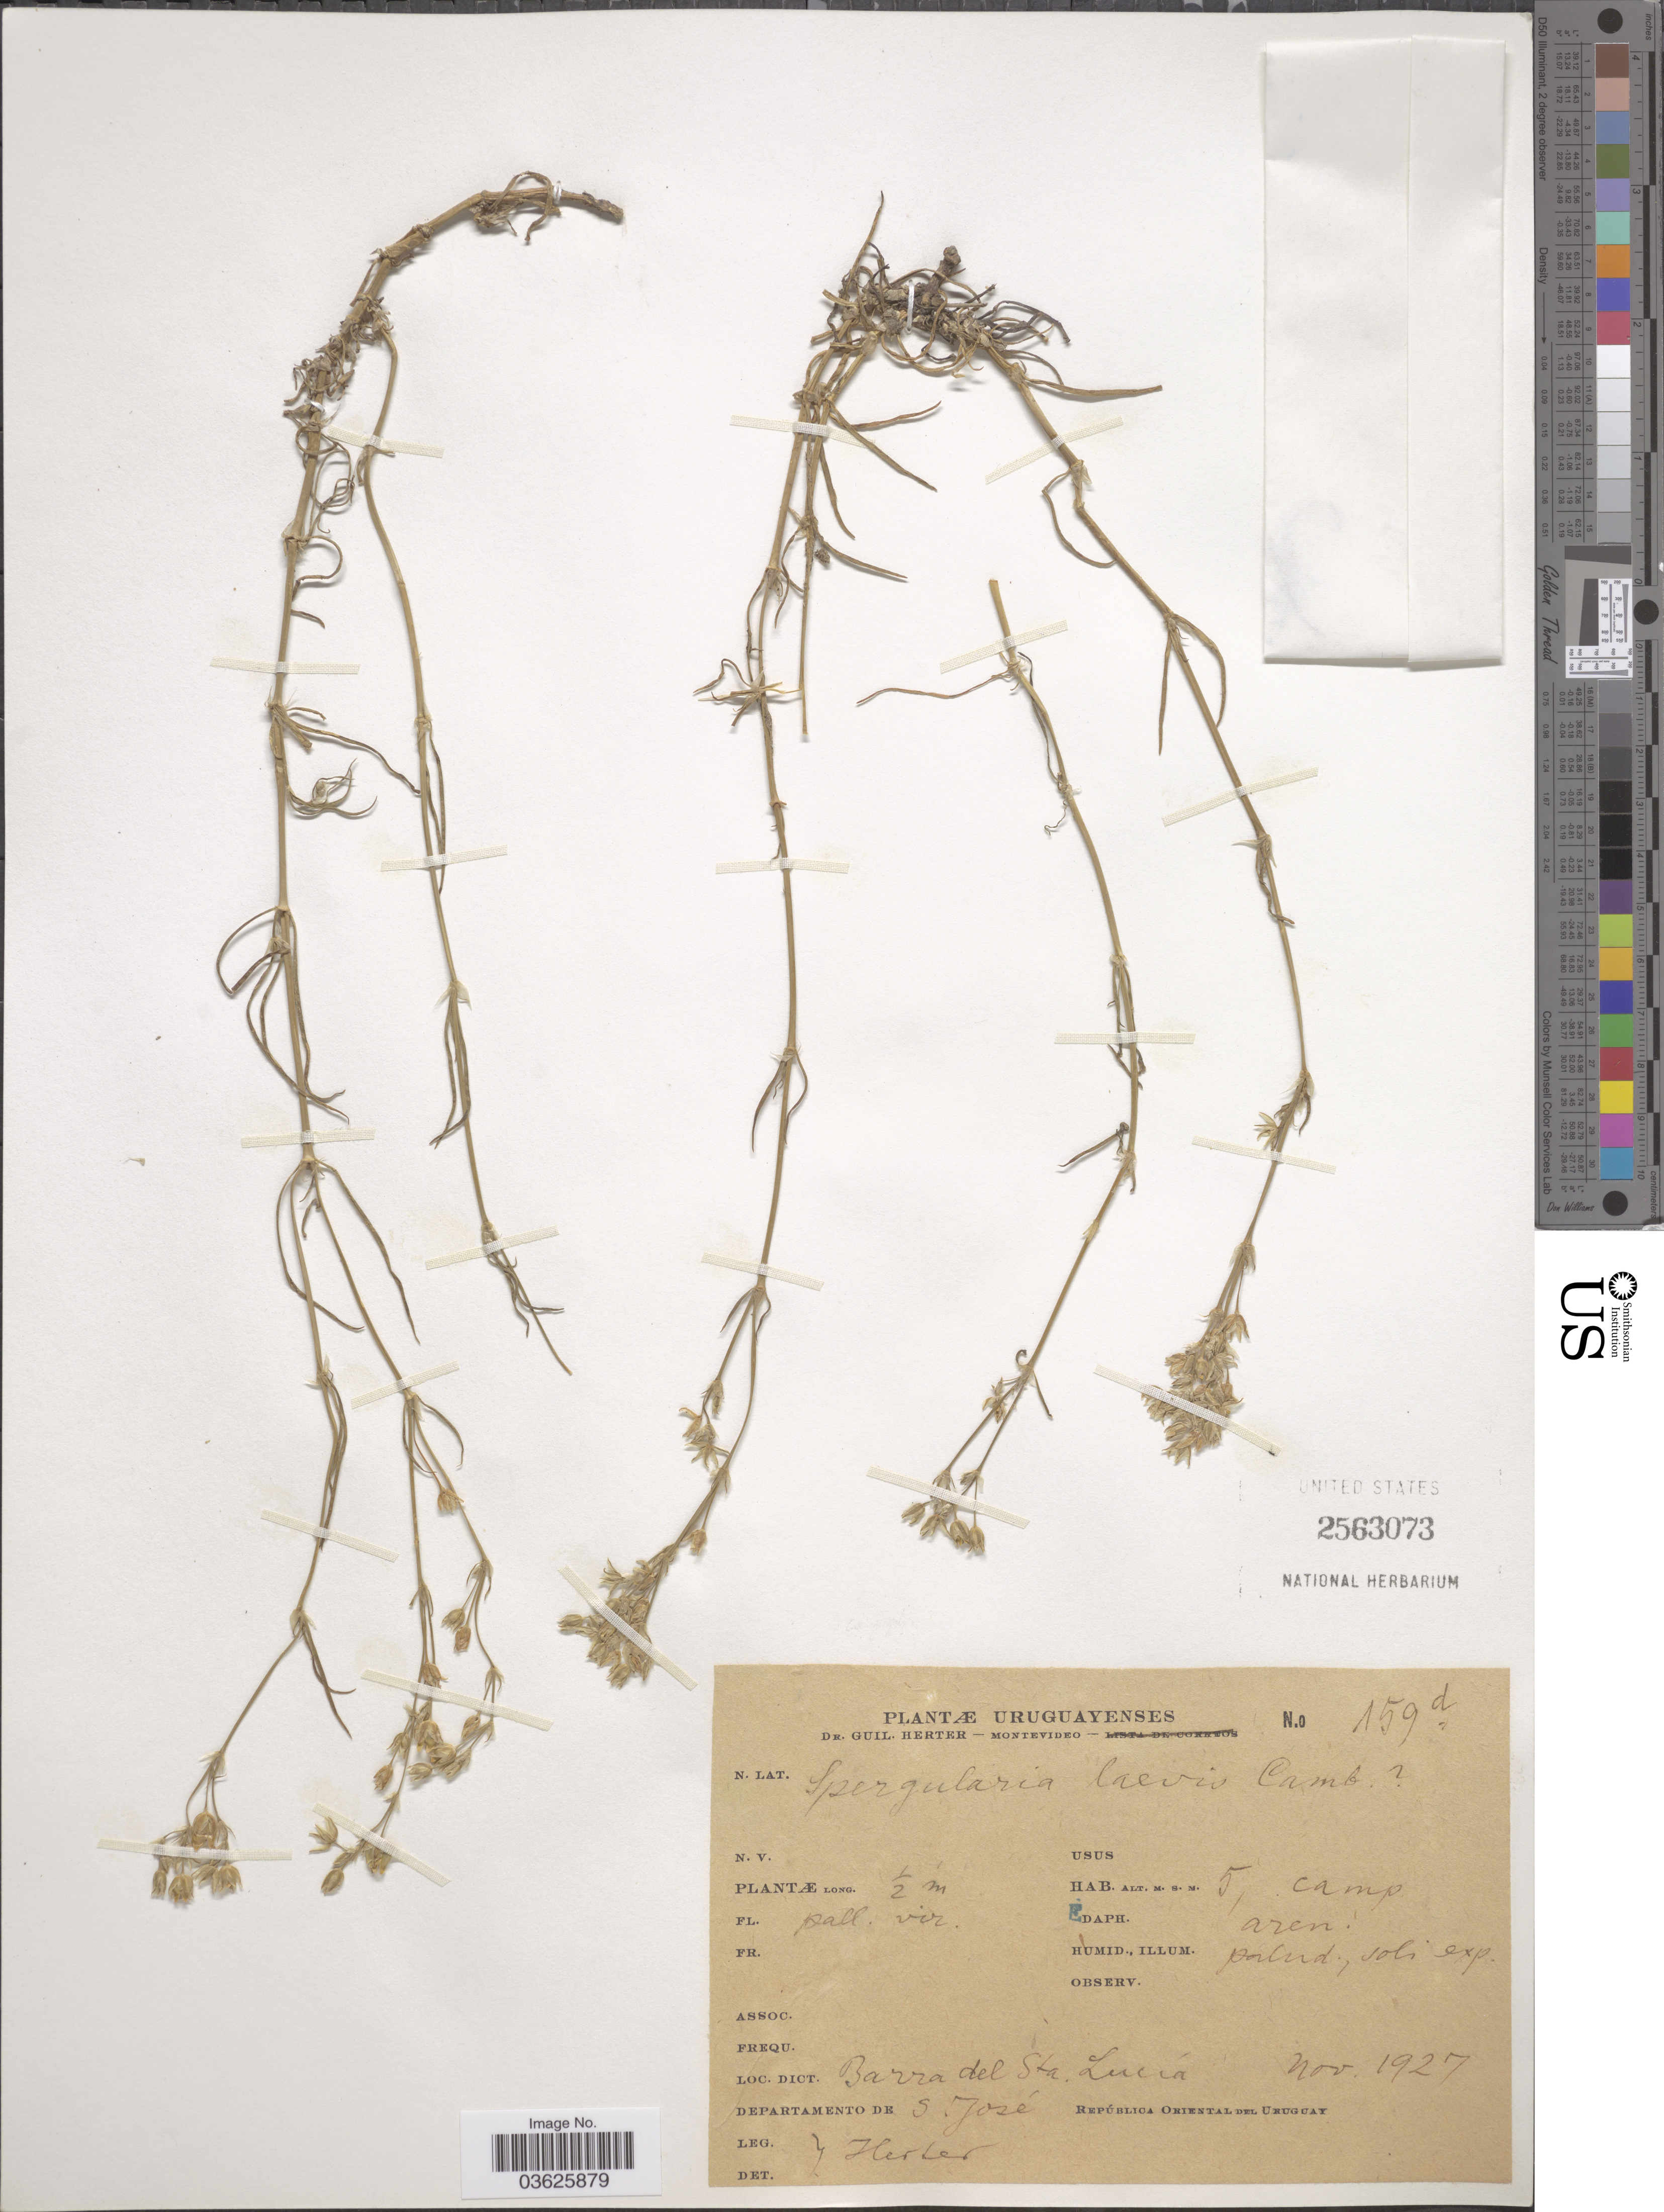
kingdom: Plantae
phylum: Tracheophyta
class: Magnoliopsida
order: Caryophyllales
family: Caryophyllaceae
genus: Spergularia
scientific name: Spergularia laevis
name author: (Cambess.) D. Dietr.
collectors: G. Herter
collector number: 159d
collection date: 1927-11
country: Uruguay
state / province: San Jose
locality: Barra del Sta. Lucía. Departamento de S. José. República Oriental del Uruguay.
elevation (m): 5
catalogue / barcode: US 2563073